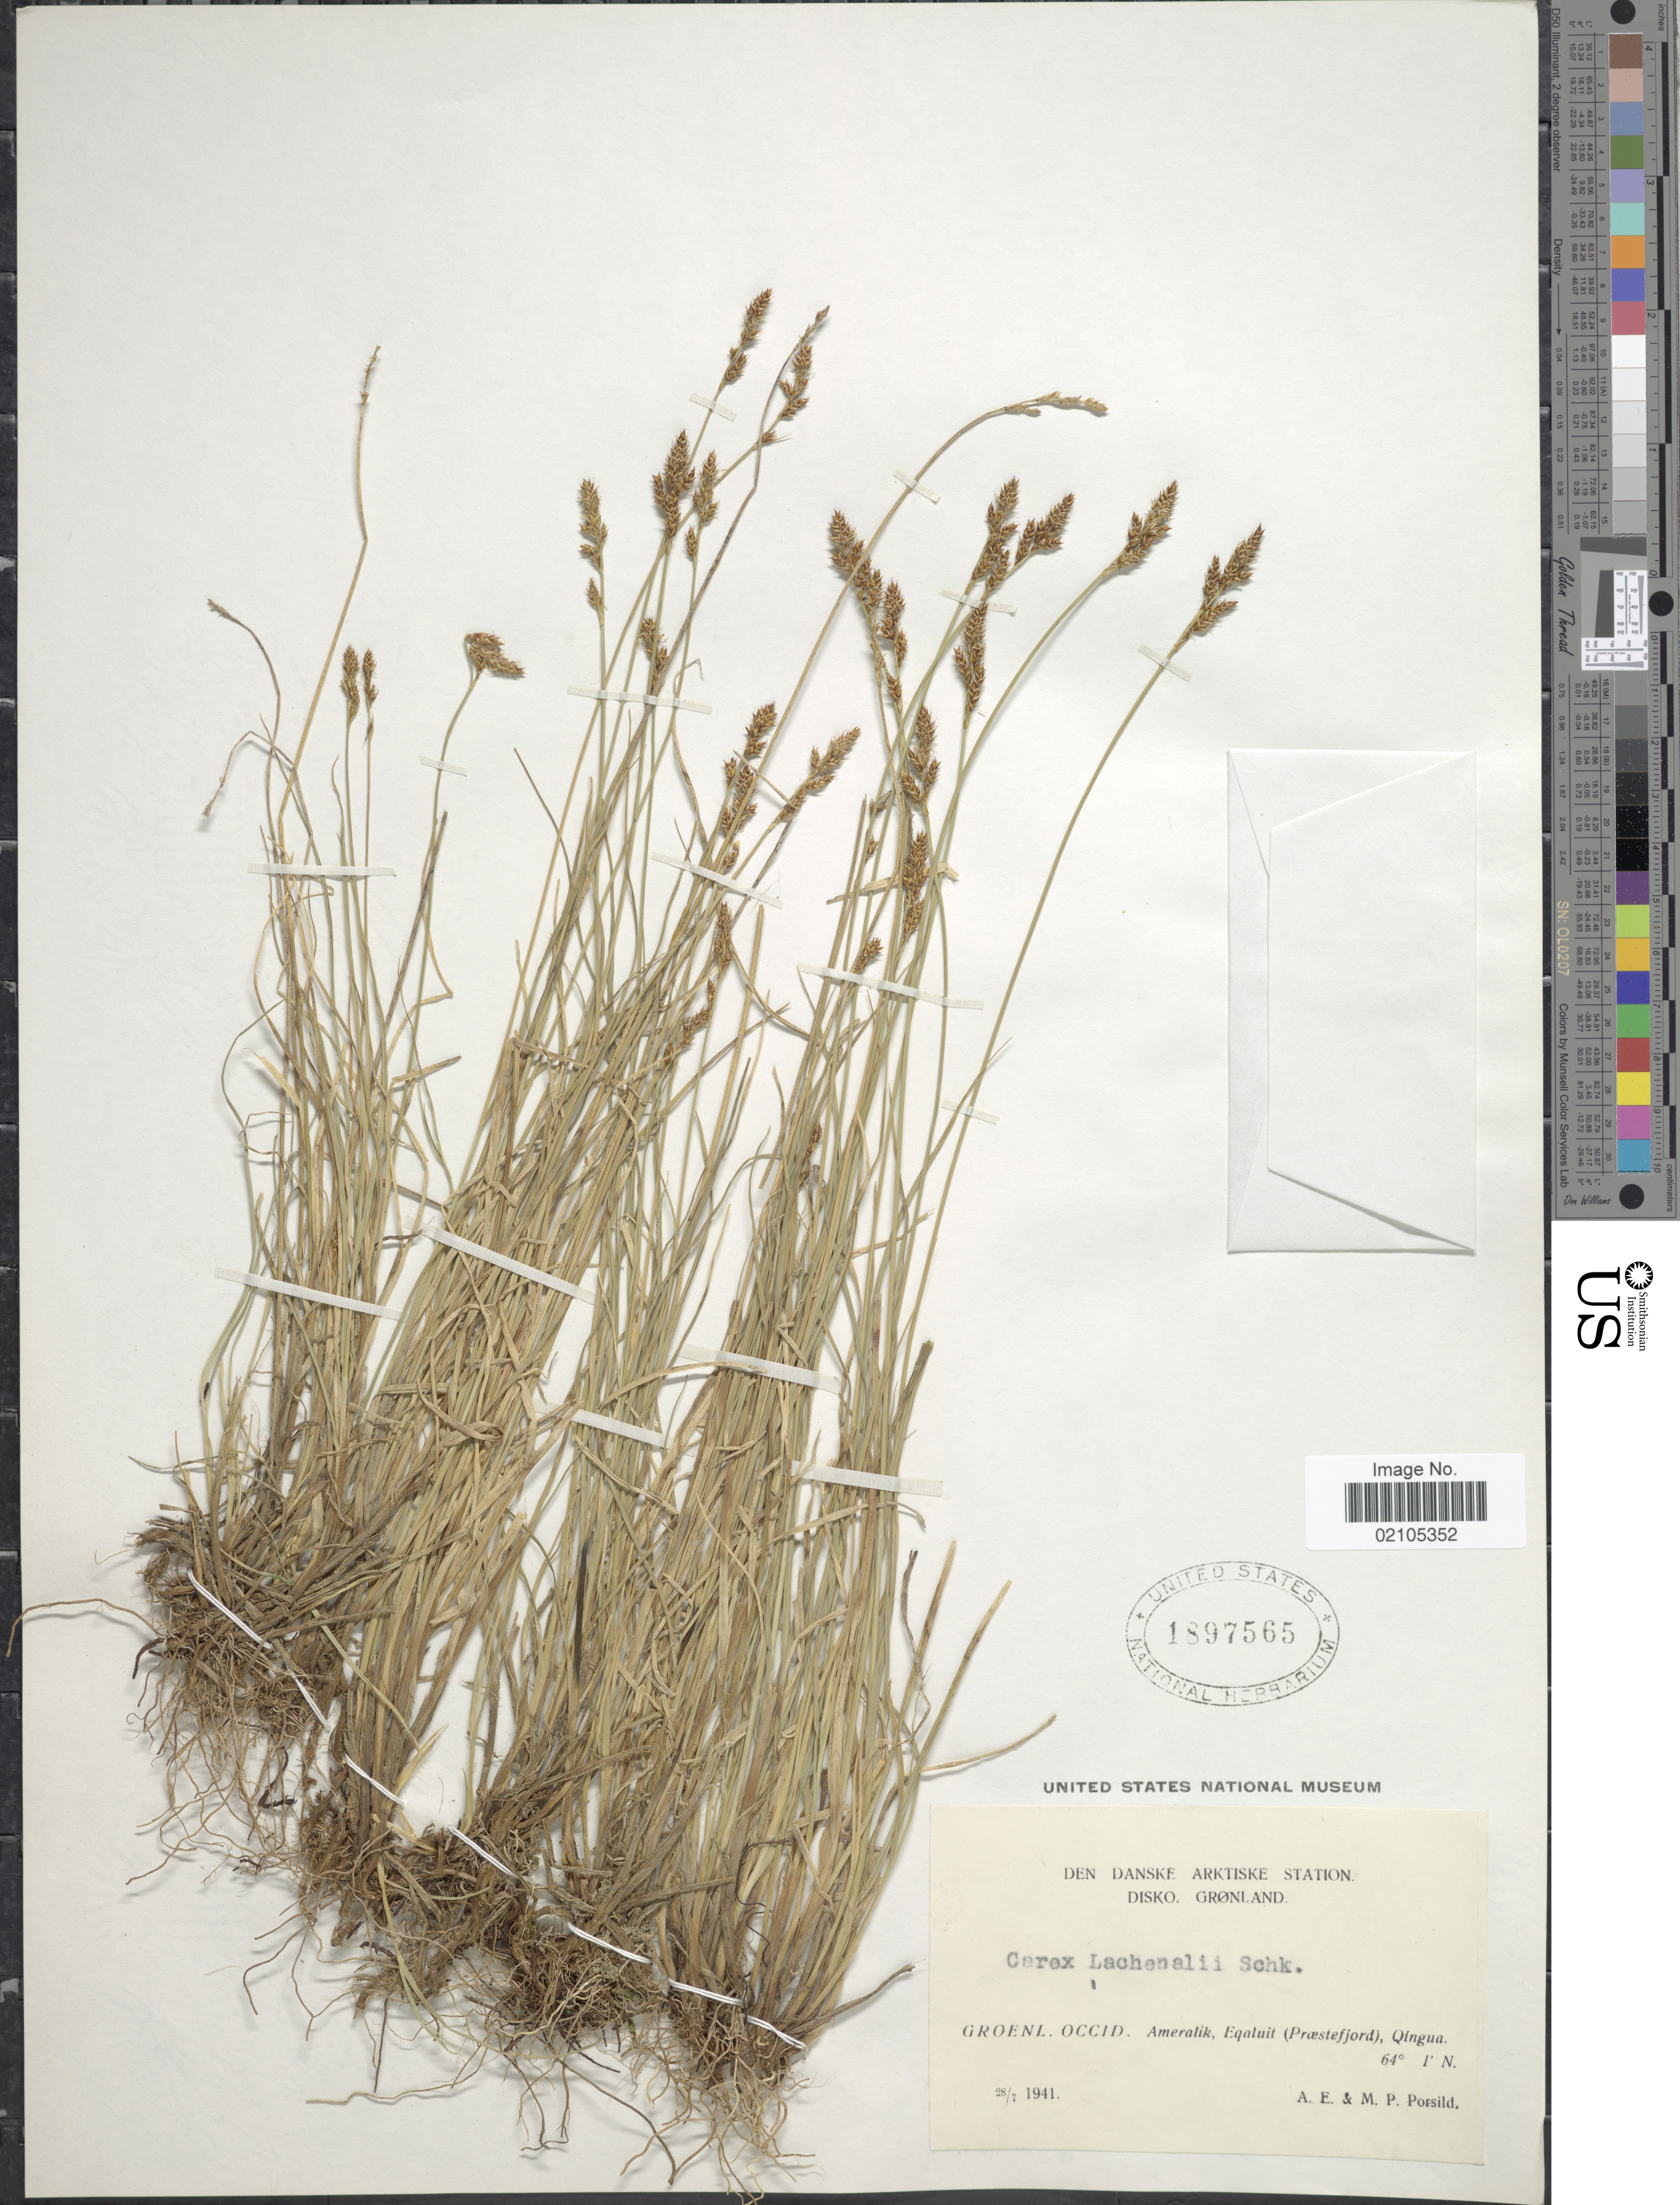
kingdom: Plantae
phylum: Tracheophyta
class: Liliopsida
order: Poales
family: Cyperaceae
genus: Carex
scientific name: Carex lachenalii subsp. lachenalii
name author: Schkuhr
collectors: A. E. Porsild & M. P. Porsild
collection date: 1941-07-28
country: Greenland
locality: Den Danske Arktiske Station. Disko, Gronland. Groenl. Occid. Ameralik, Eqaluit (Praestefjord), Qingua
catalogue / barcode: US 1897565